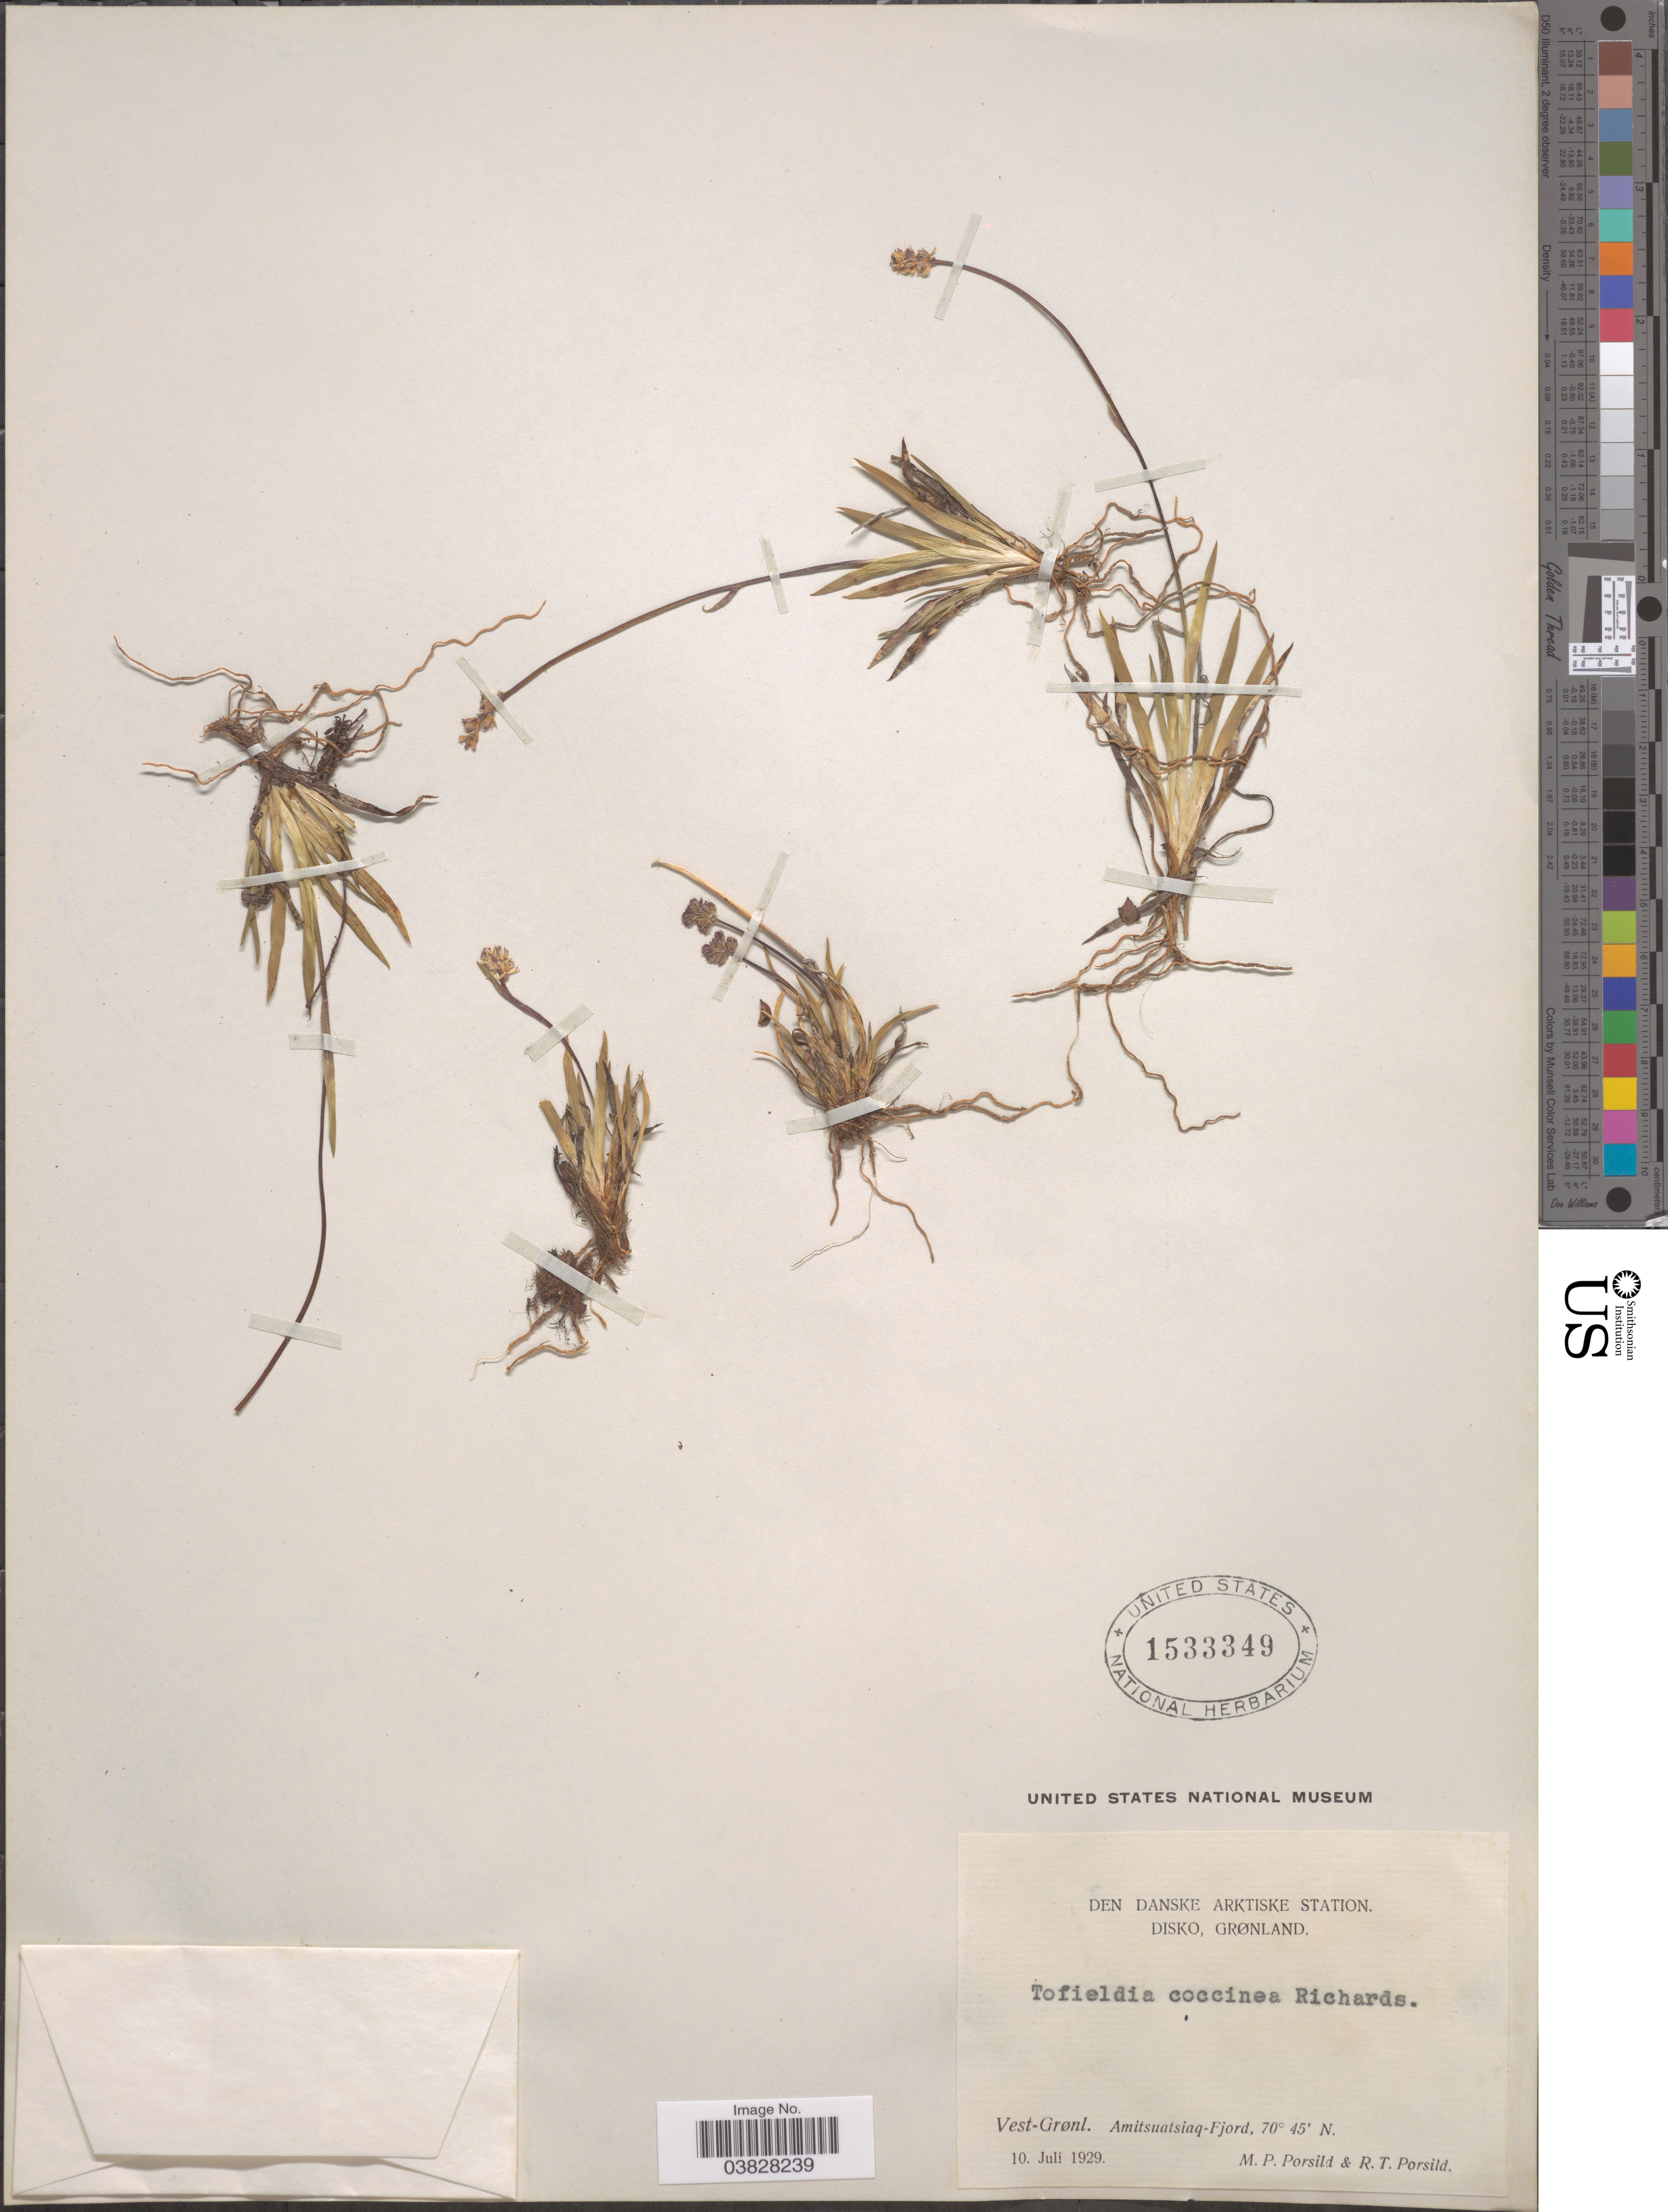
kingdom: Plantae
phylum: Tracheophyta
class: Liliopsida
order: Alismatales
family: Tofieldiaceae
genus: Tofieldia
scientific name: Tofieldia coccinea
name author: Richardson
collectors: M. P. Porsild & R. T. Porsild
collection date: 1929-07-10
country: Greenland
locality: Den Danske Arktiske Station. Disko, Grønland. Vest-Grønl. Amitsuatsiaq-Fjord.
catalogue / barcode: US 1533349